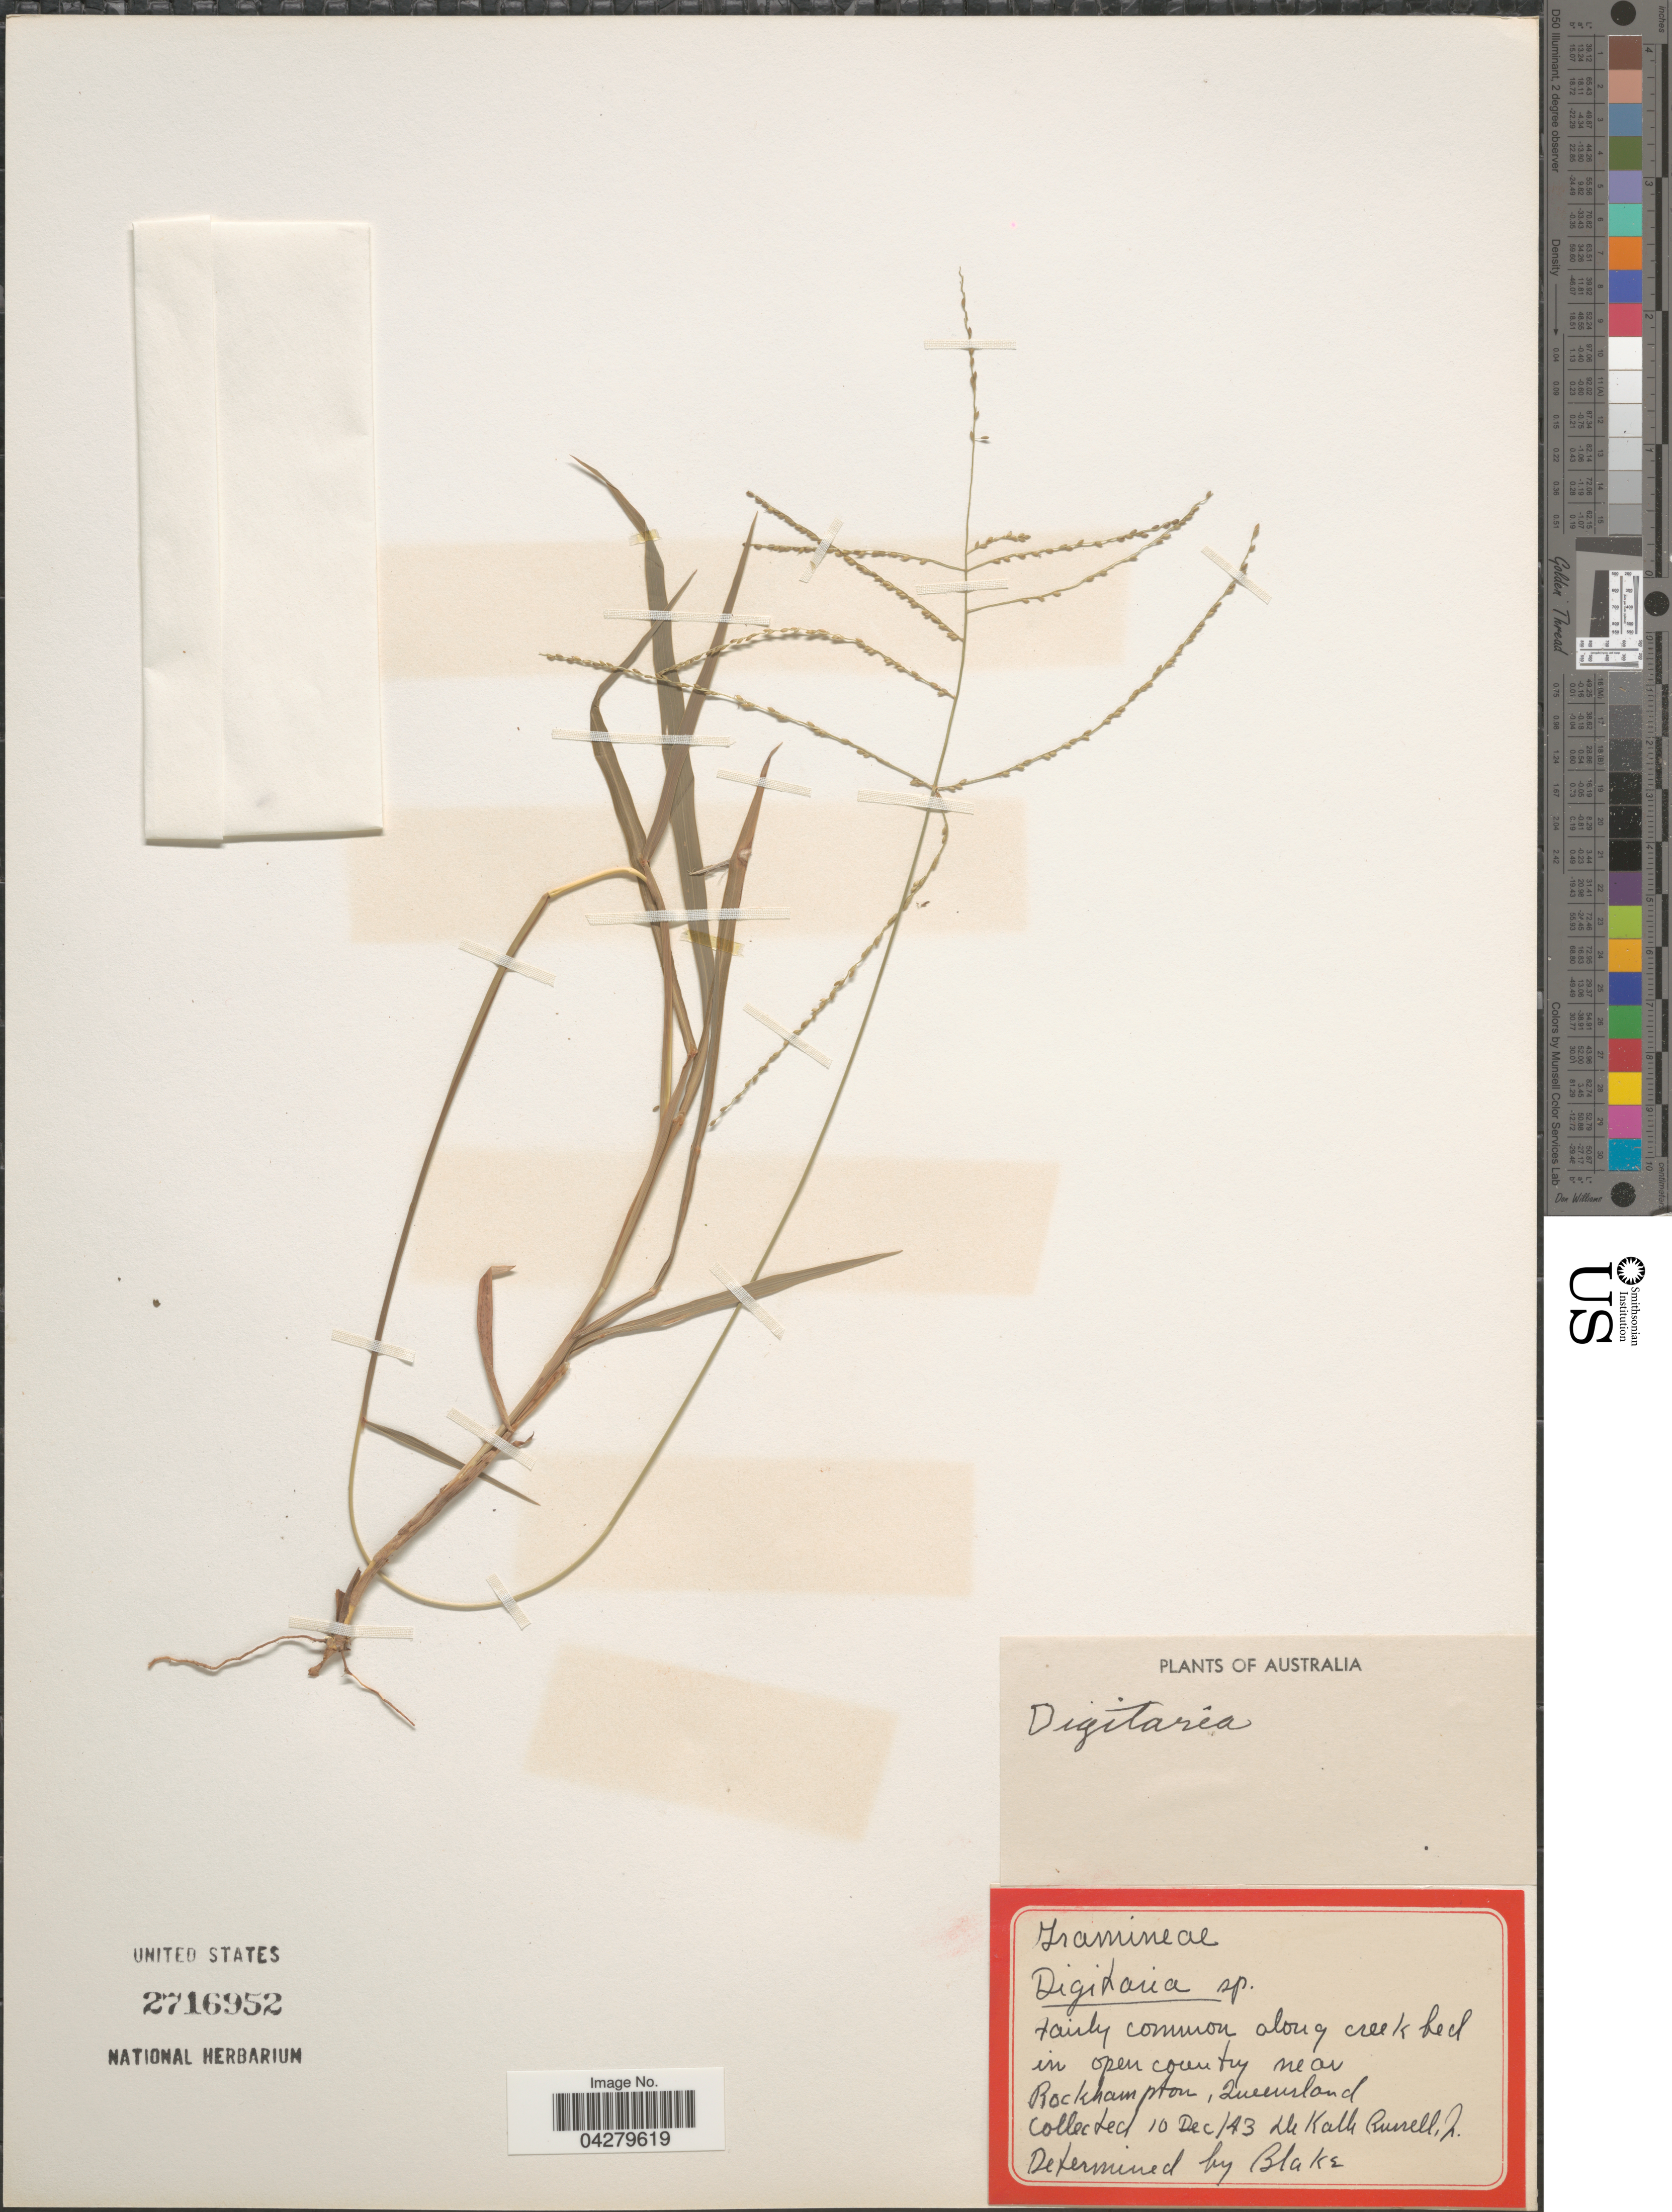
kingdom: Plantae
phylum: Tracheophyta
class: Liliopsida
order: Poales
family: Poaceae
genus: Digitaria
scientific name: Digitaria sp.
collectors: D. K. Russell Jr.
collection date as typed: Transcribed d/m/y: 10/12/43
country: Australia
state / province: Queensland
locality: Fairly common along creek bed in open country near Rockhampton.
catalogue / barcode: US 2716952